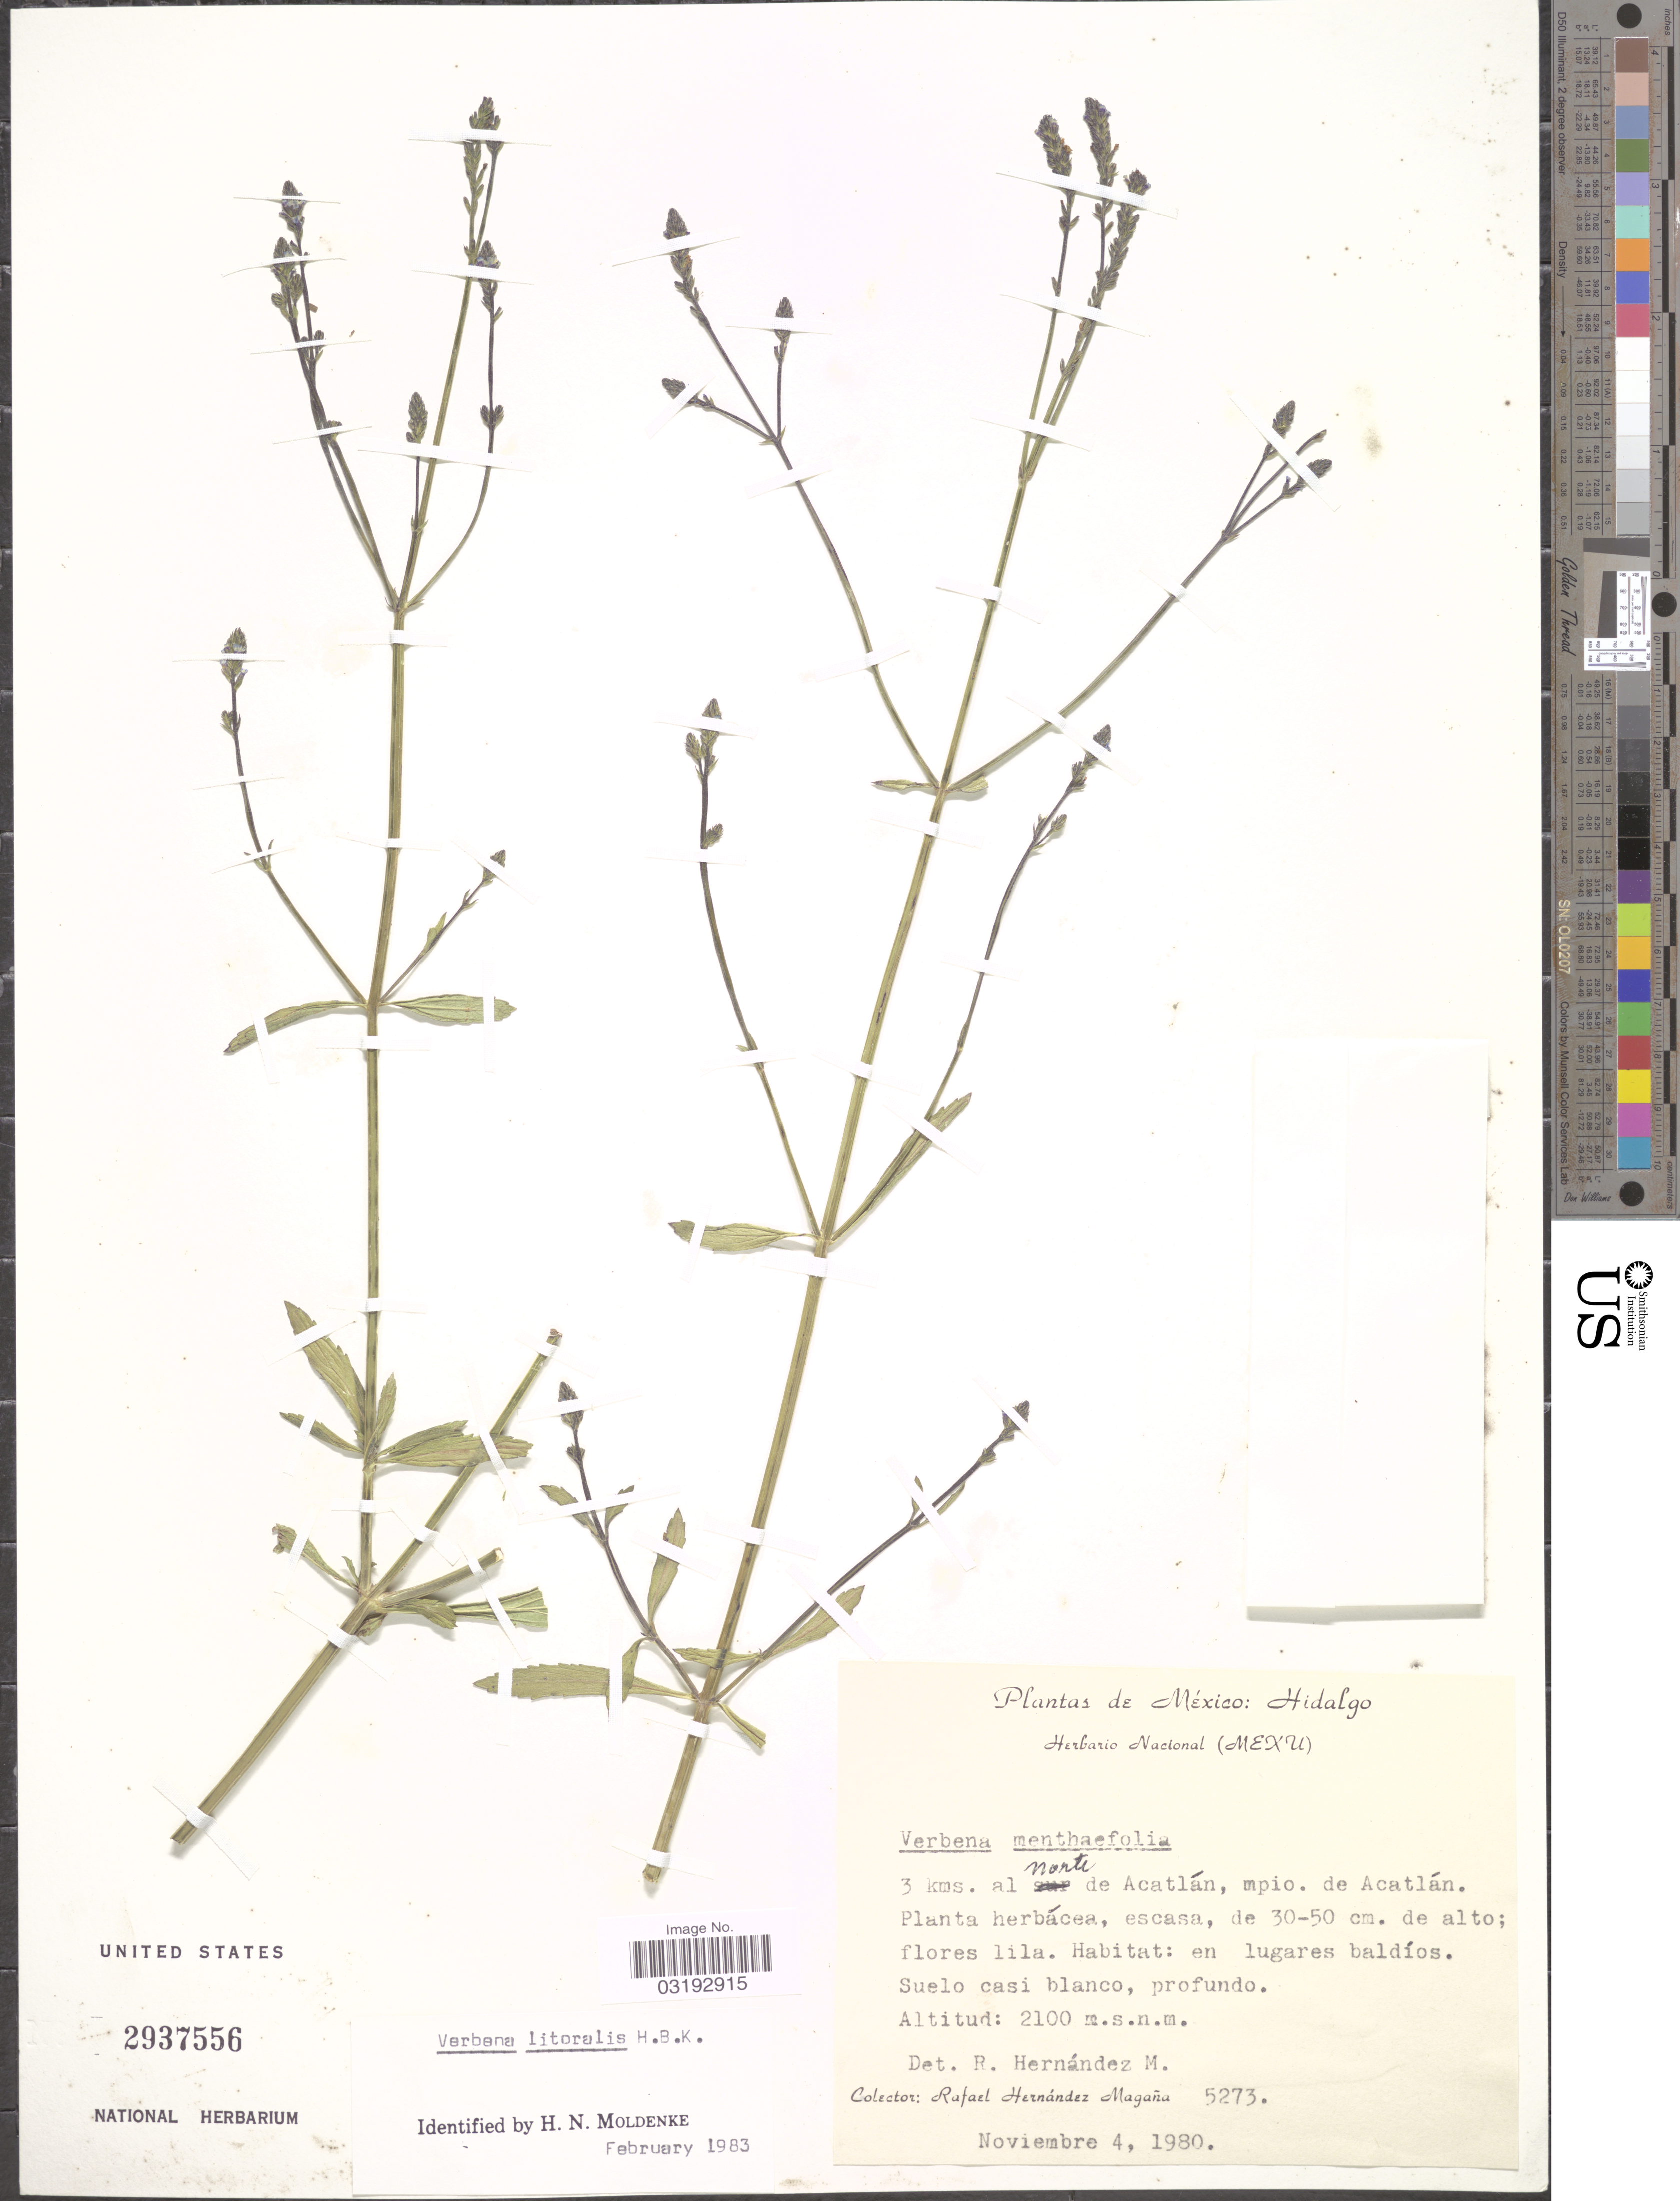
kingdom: Plantae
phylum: Tracheophyta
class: Magnoliopsida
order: Lamiales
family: Verbenaceae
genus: Verbena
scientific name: Verbena litoralis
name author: Kunth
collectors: R. Hernández-M.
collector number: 5273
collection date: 1980-11-04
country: Mexico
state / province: Hidalgo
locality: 3 kms. al norte de Acatlán, mpio. de Acatlán.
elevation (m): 2100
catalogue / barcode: US 2937556